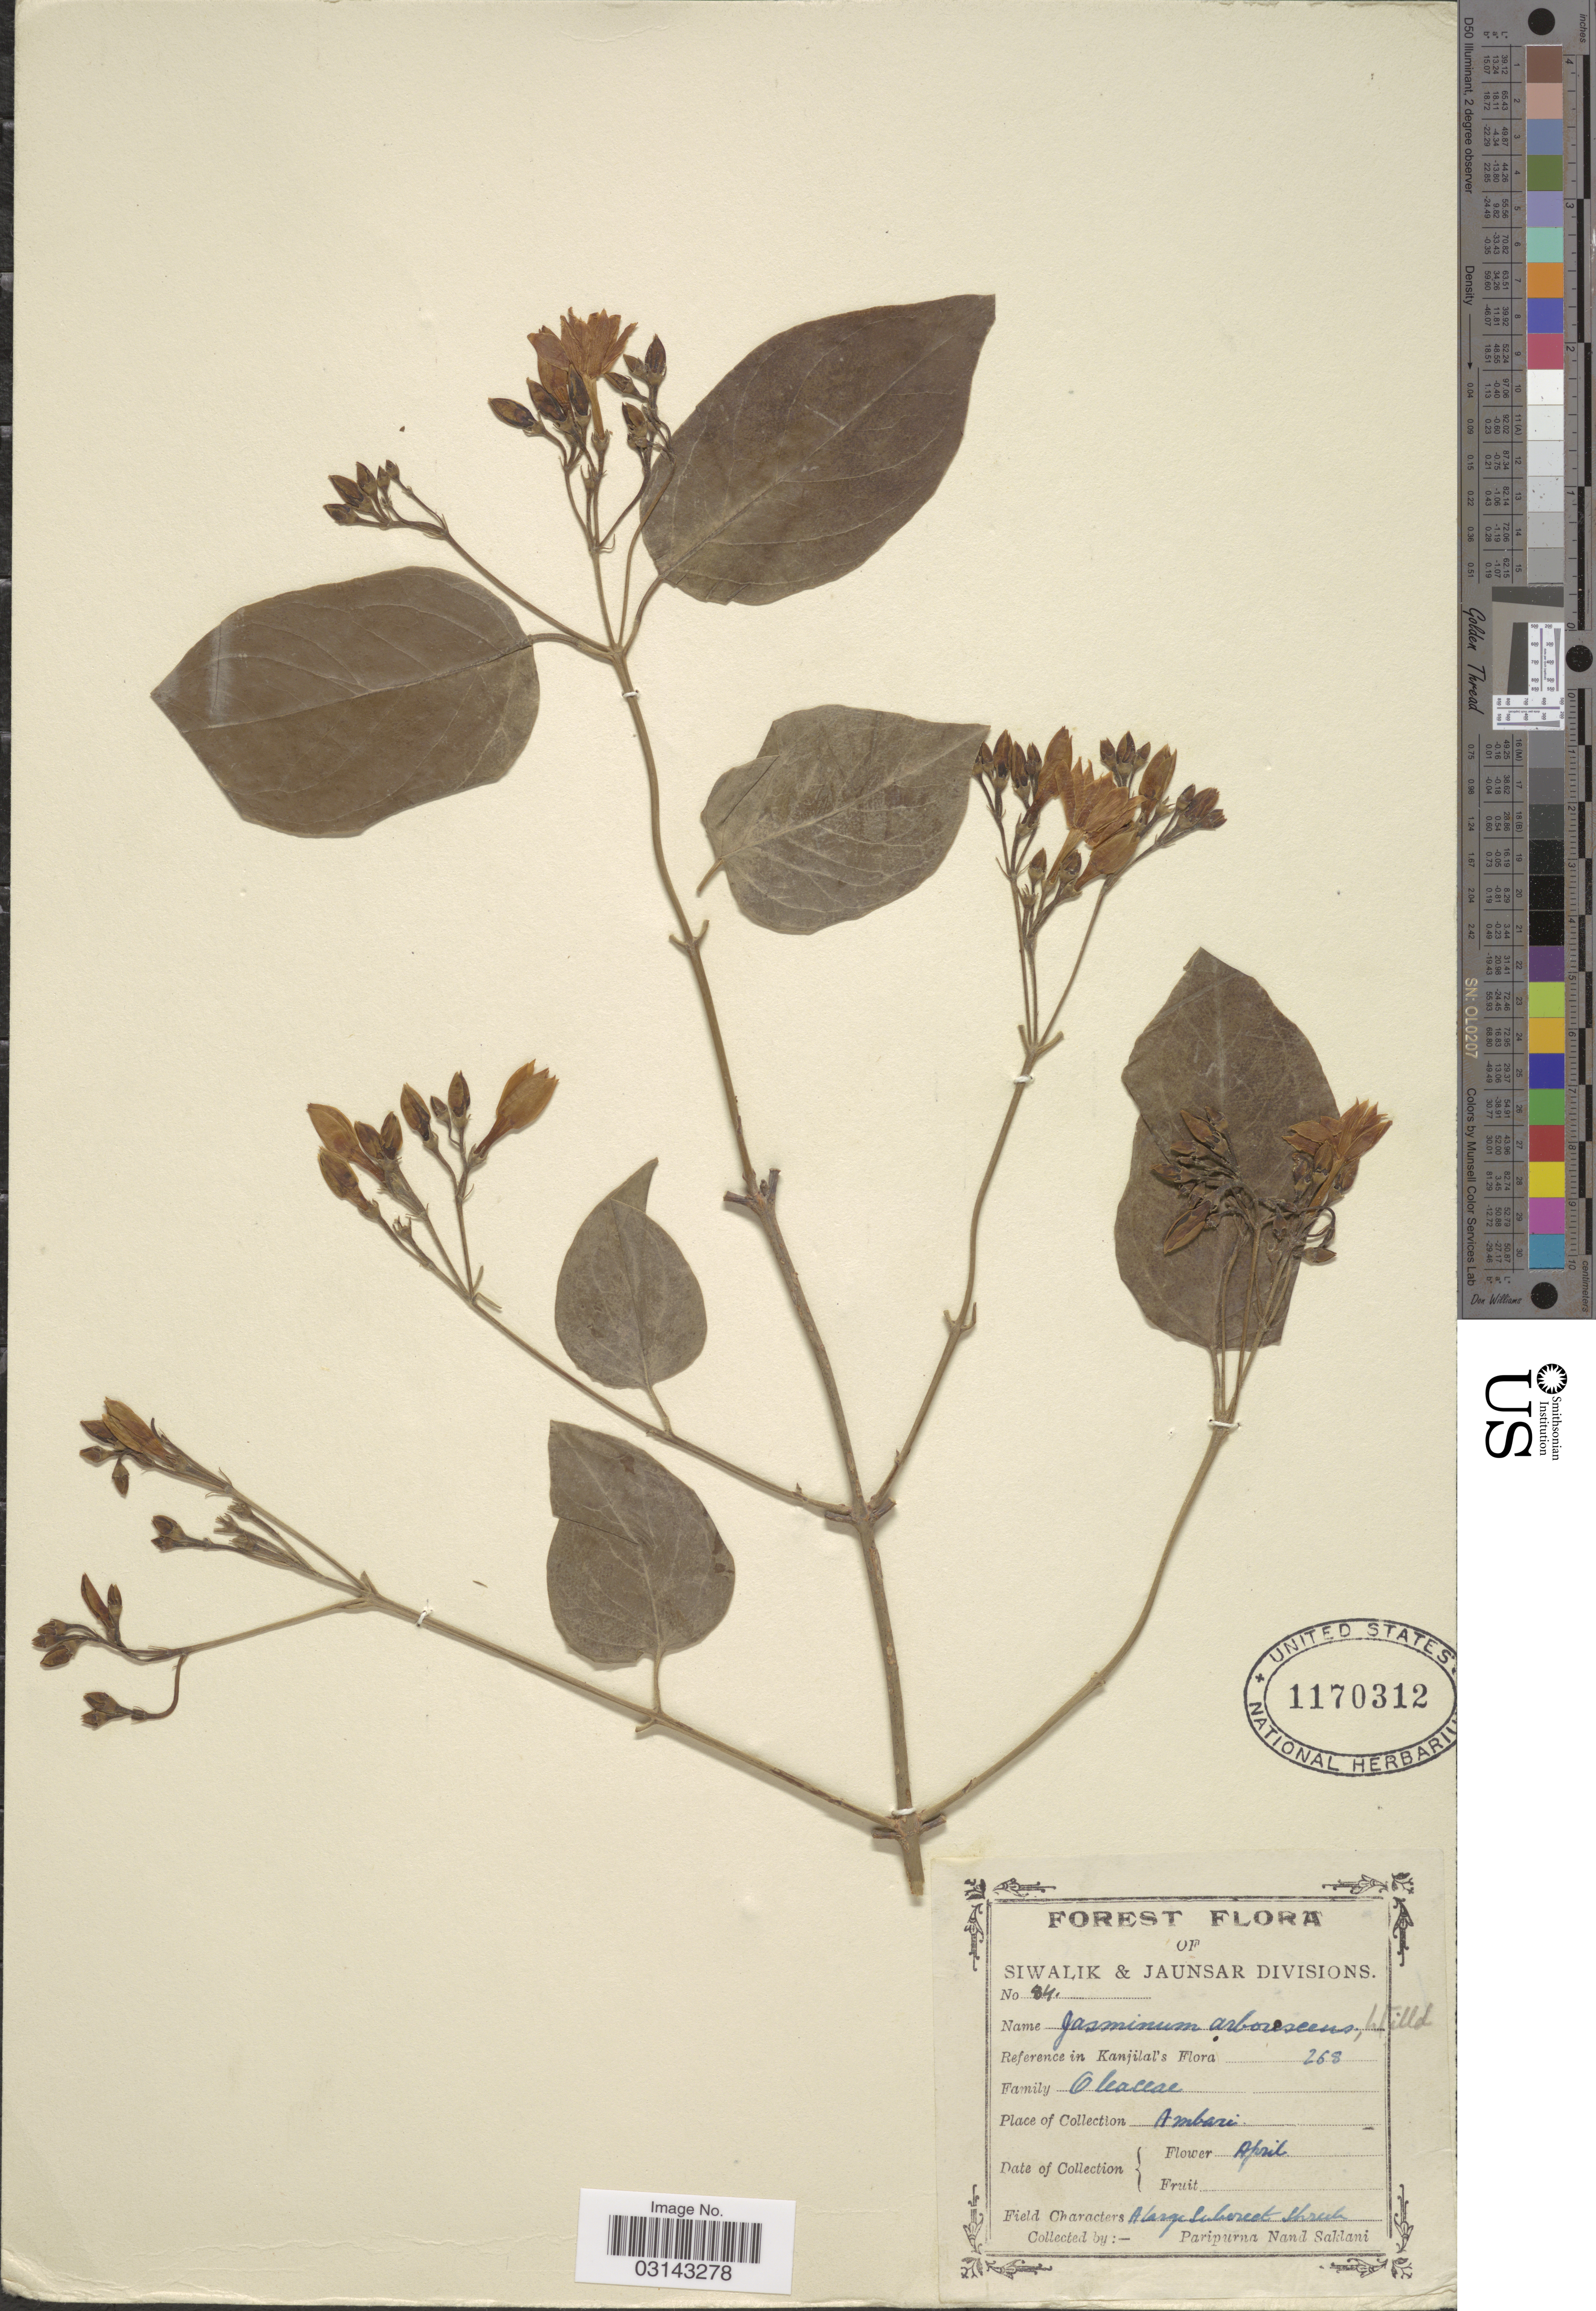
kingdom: Plantae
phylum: Tracheophyta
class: Magnoliopsida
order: Lamiales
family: Oleaceae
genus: Jasminum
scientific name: Jasminum arborescens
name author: Roxb.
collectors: P. Saklani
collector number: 84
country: India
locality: Siwalik & Jaunsar Divisions. Ambari.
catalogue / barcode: US 1170312